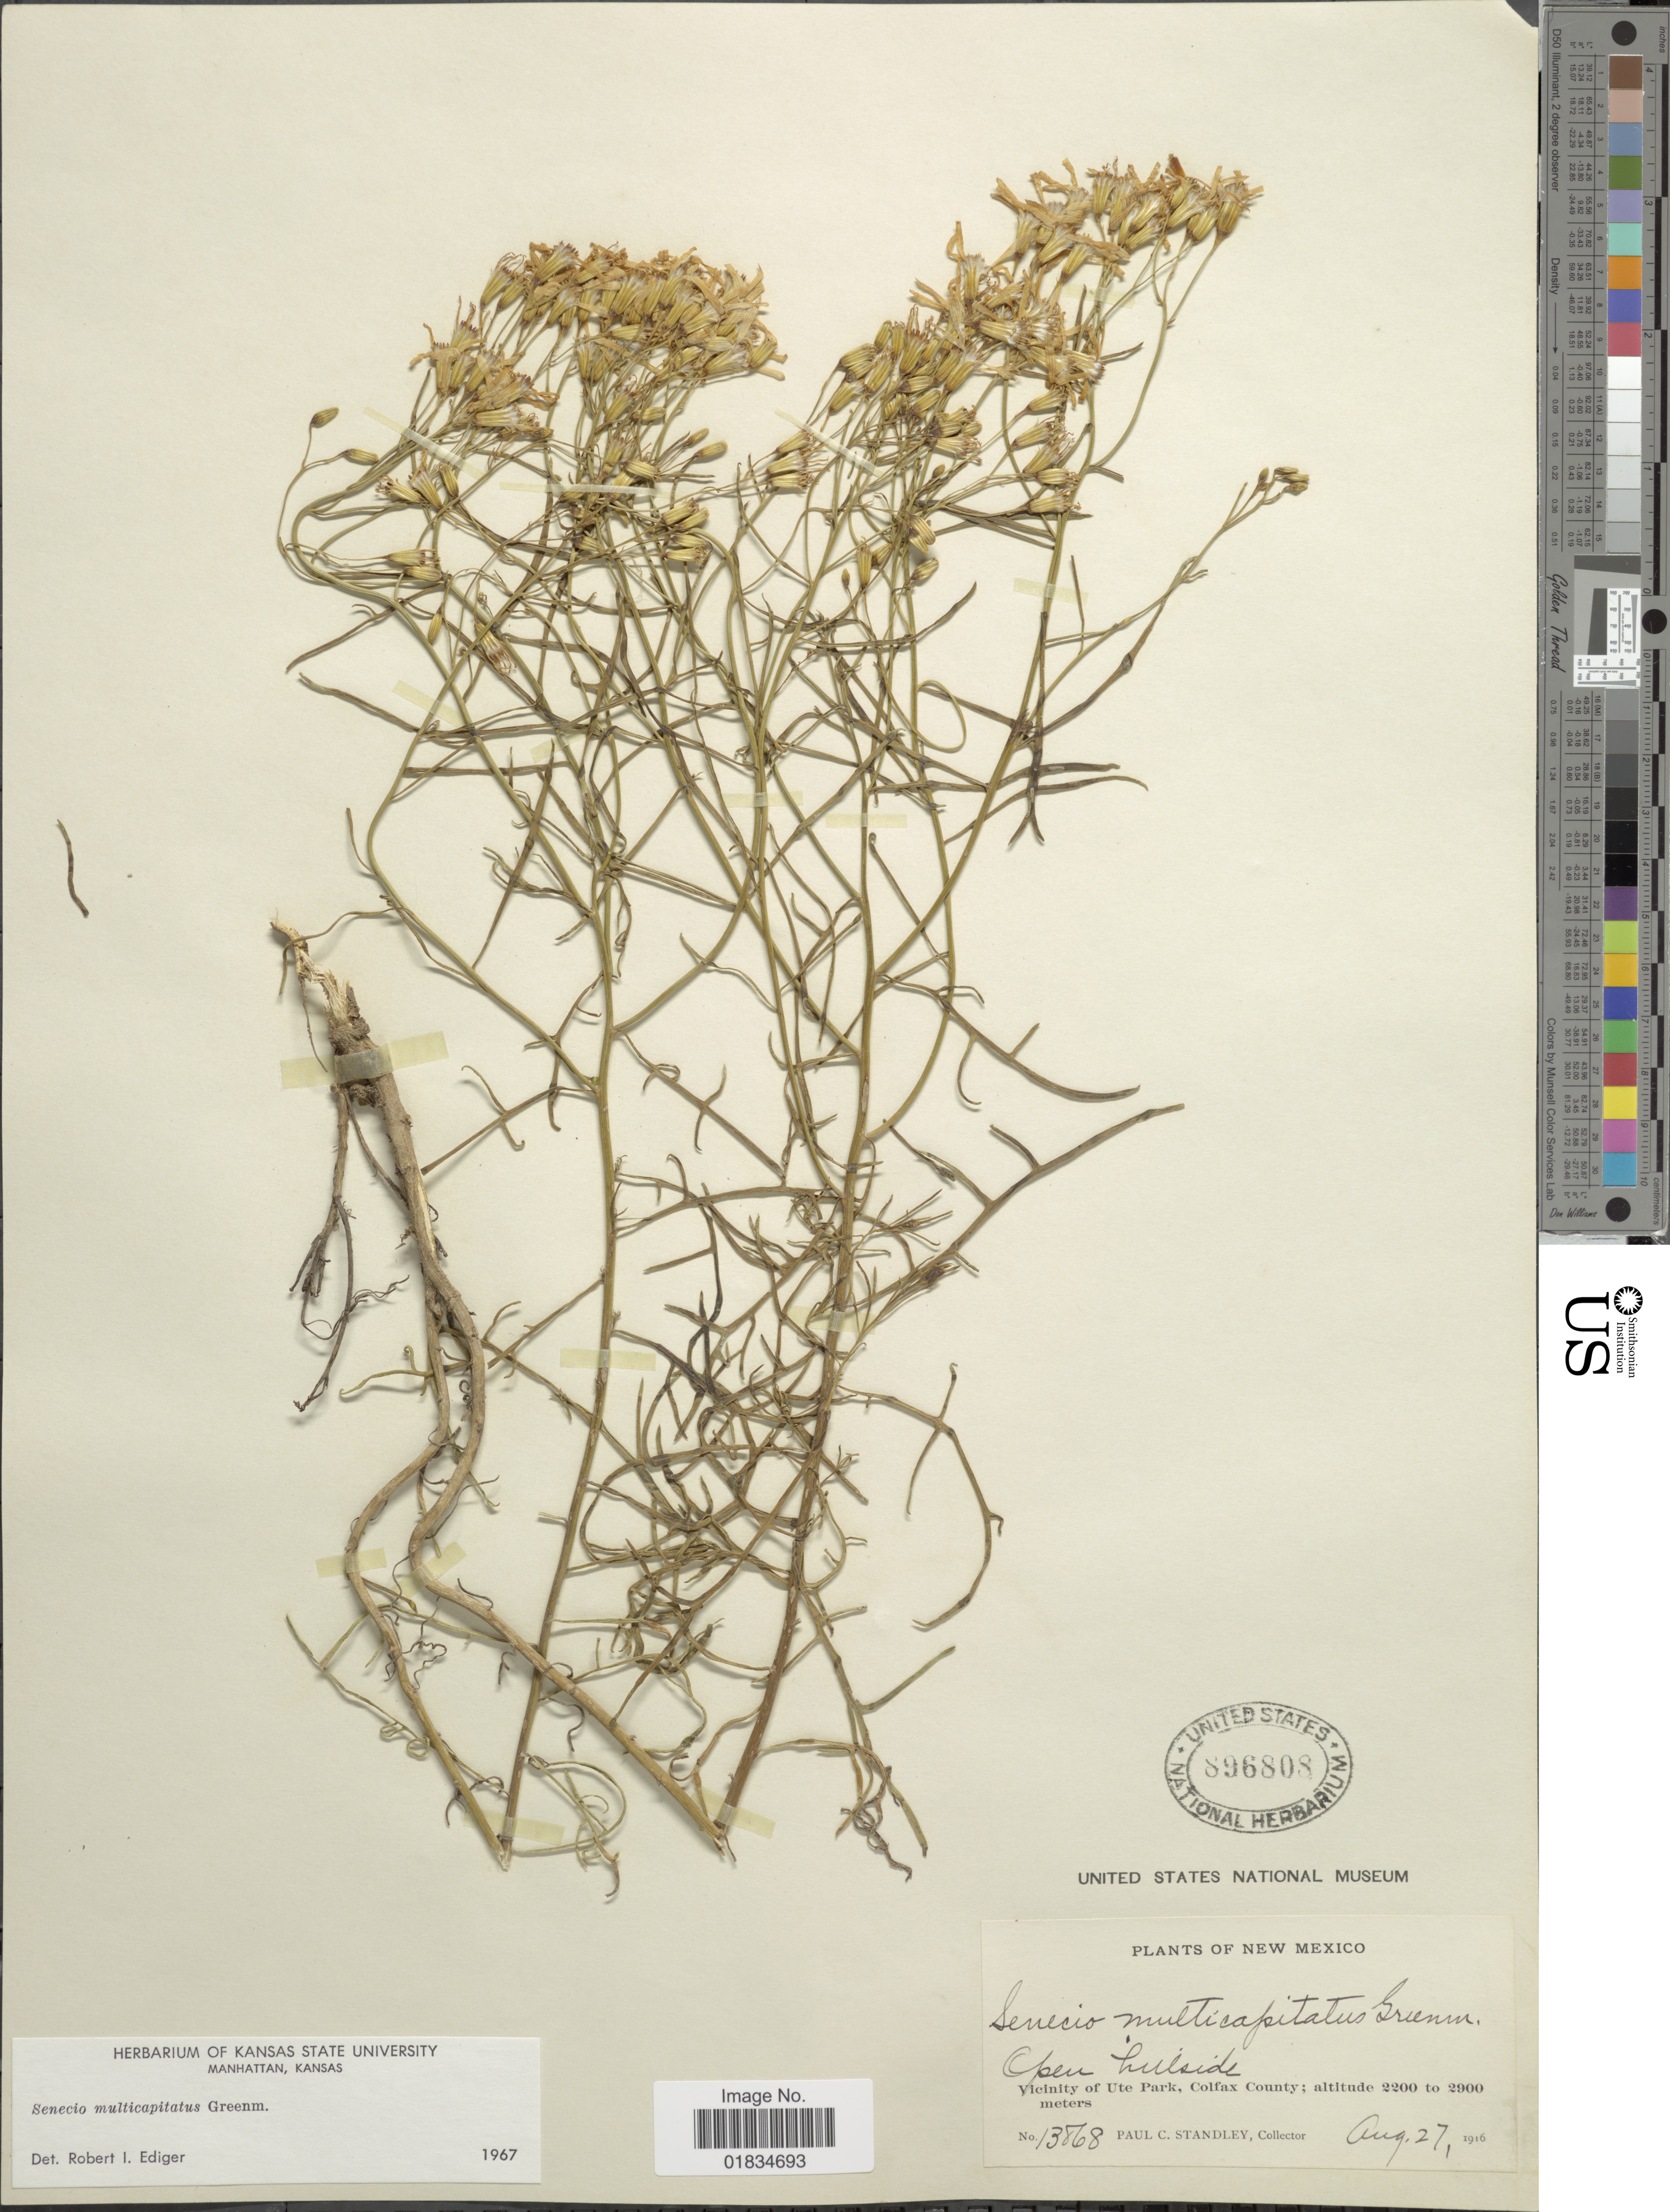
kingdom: Plantae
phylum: Tracheophyta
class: Magnoliopsida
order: Asterales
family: Asteraceae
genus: Senecio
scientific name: Senecio multicapitatus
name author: Greenm.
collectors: P. C. Standley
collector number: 13868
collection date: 1916-08-27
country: United States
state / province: New Mexico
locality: Vicinity of Ute Park, Colfax County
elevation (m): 2200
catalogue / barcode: US 896808